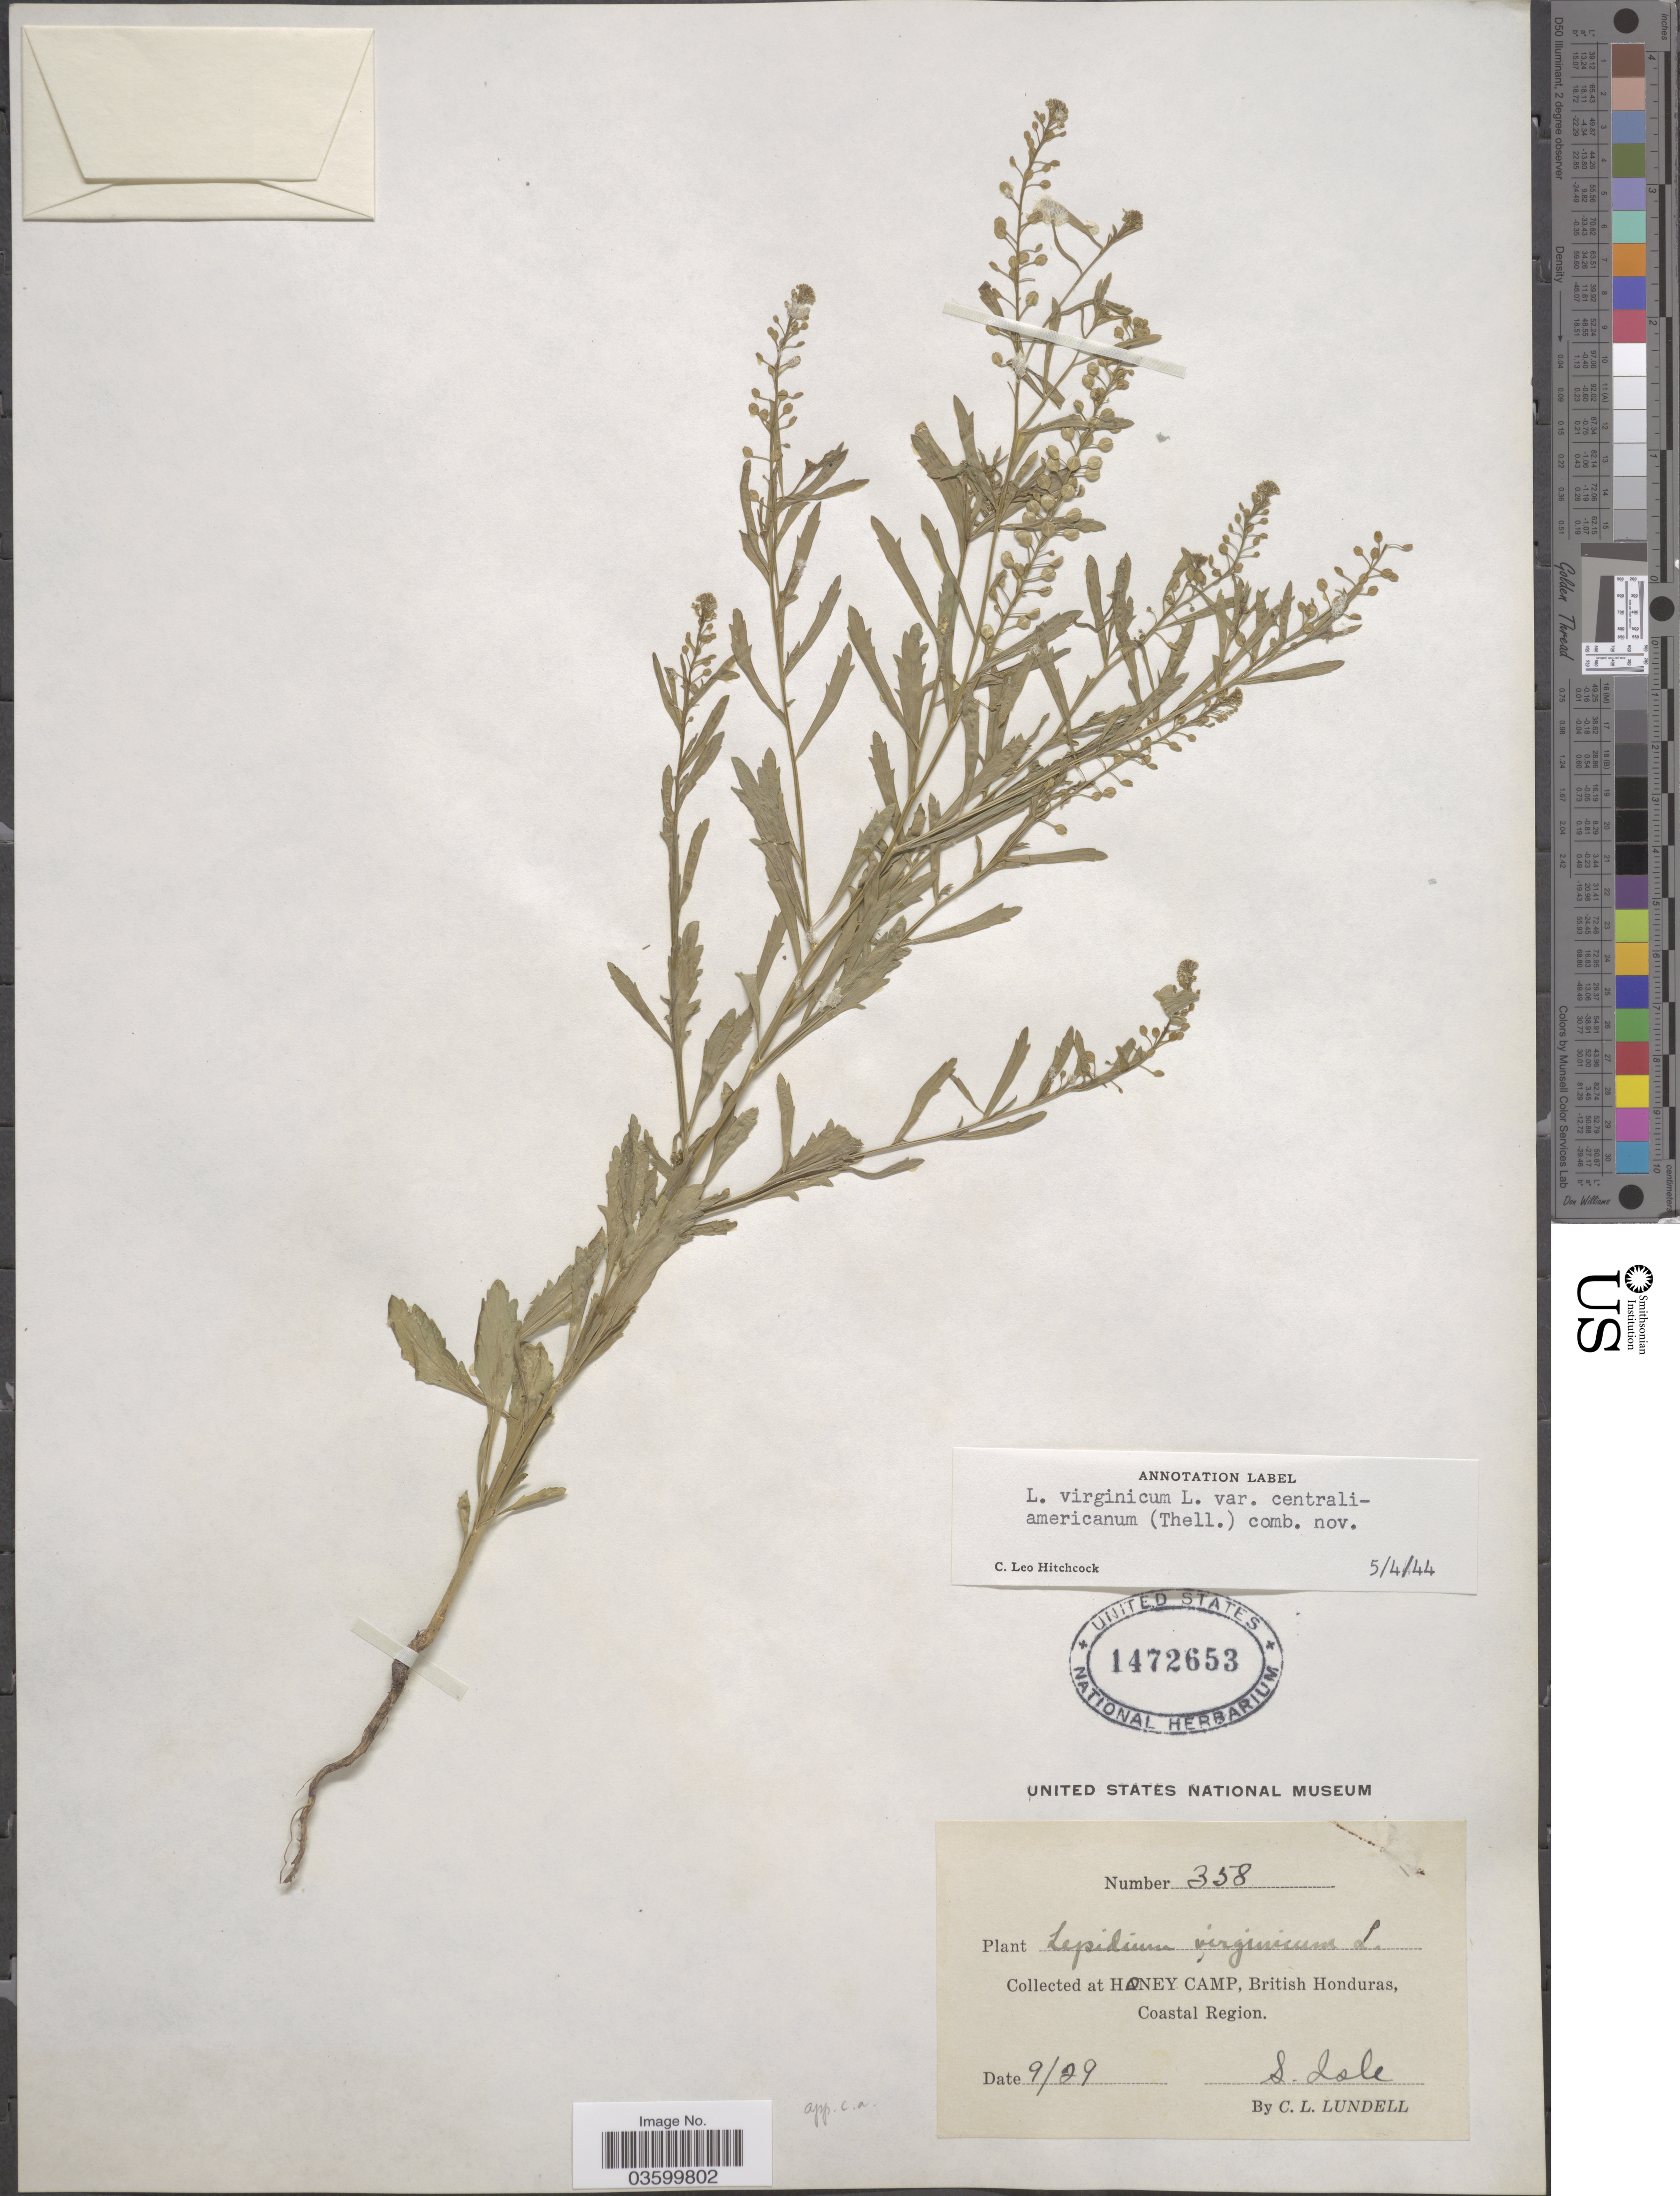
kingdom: Plantae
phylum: Tracheophyta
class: Magnoliopsida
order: Brassicales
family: Brassicaceae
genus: Lepidium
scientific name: Lepidium virginicum var. centrali-americanum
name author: (Thell.) C.L. Hitchc.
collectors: C. L. Lundell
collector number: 358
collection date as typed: Transcribed d/m/y: /9/29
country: Belize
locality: Honey Camp, British Honduras, Coastal Region. S. Isle.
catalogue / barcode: US 1472653